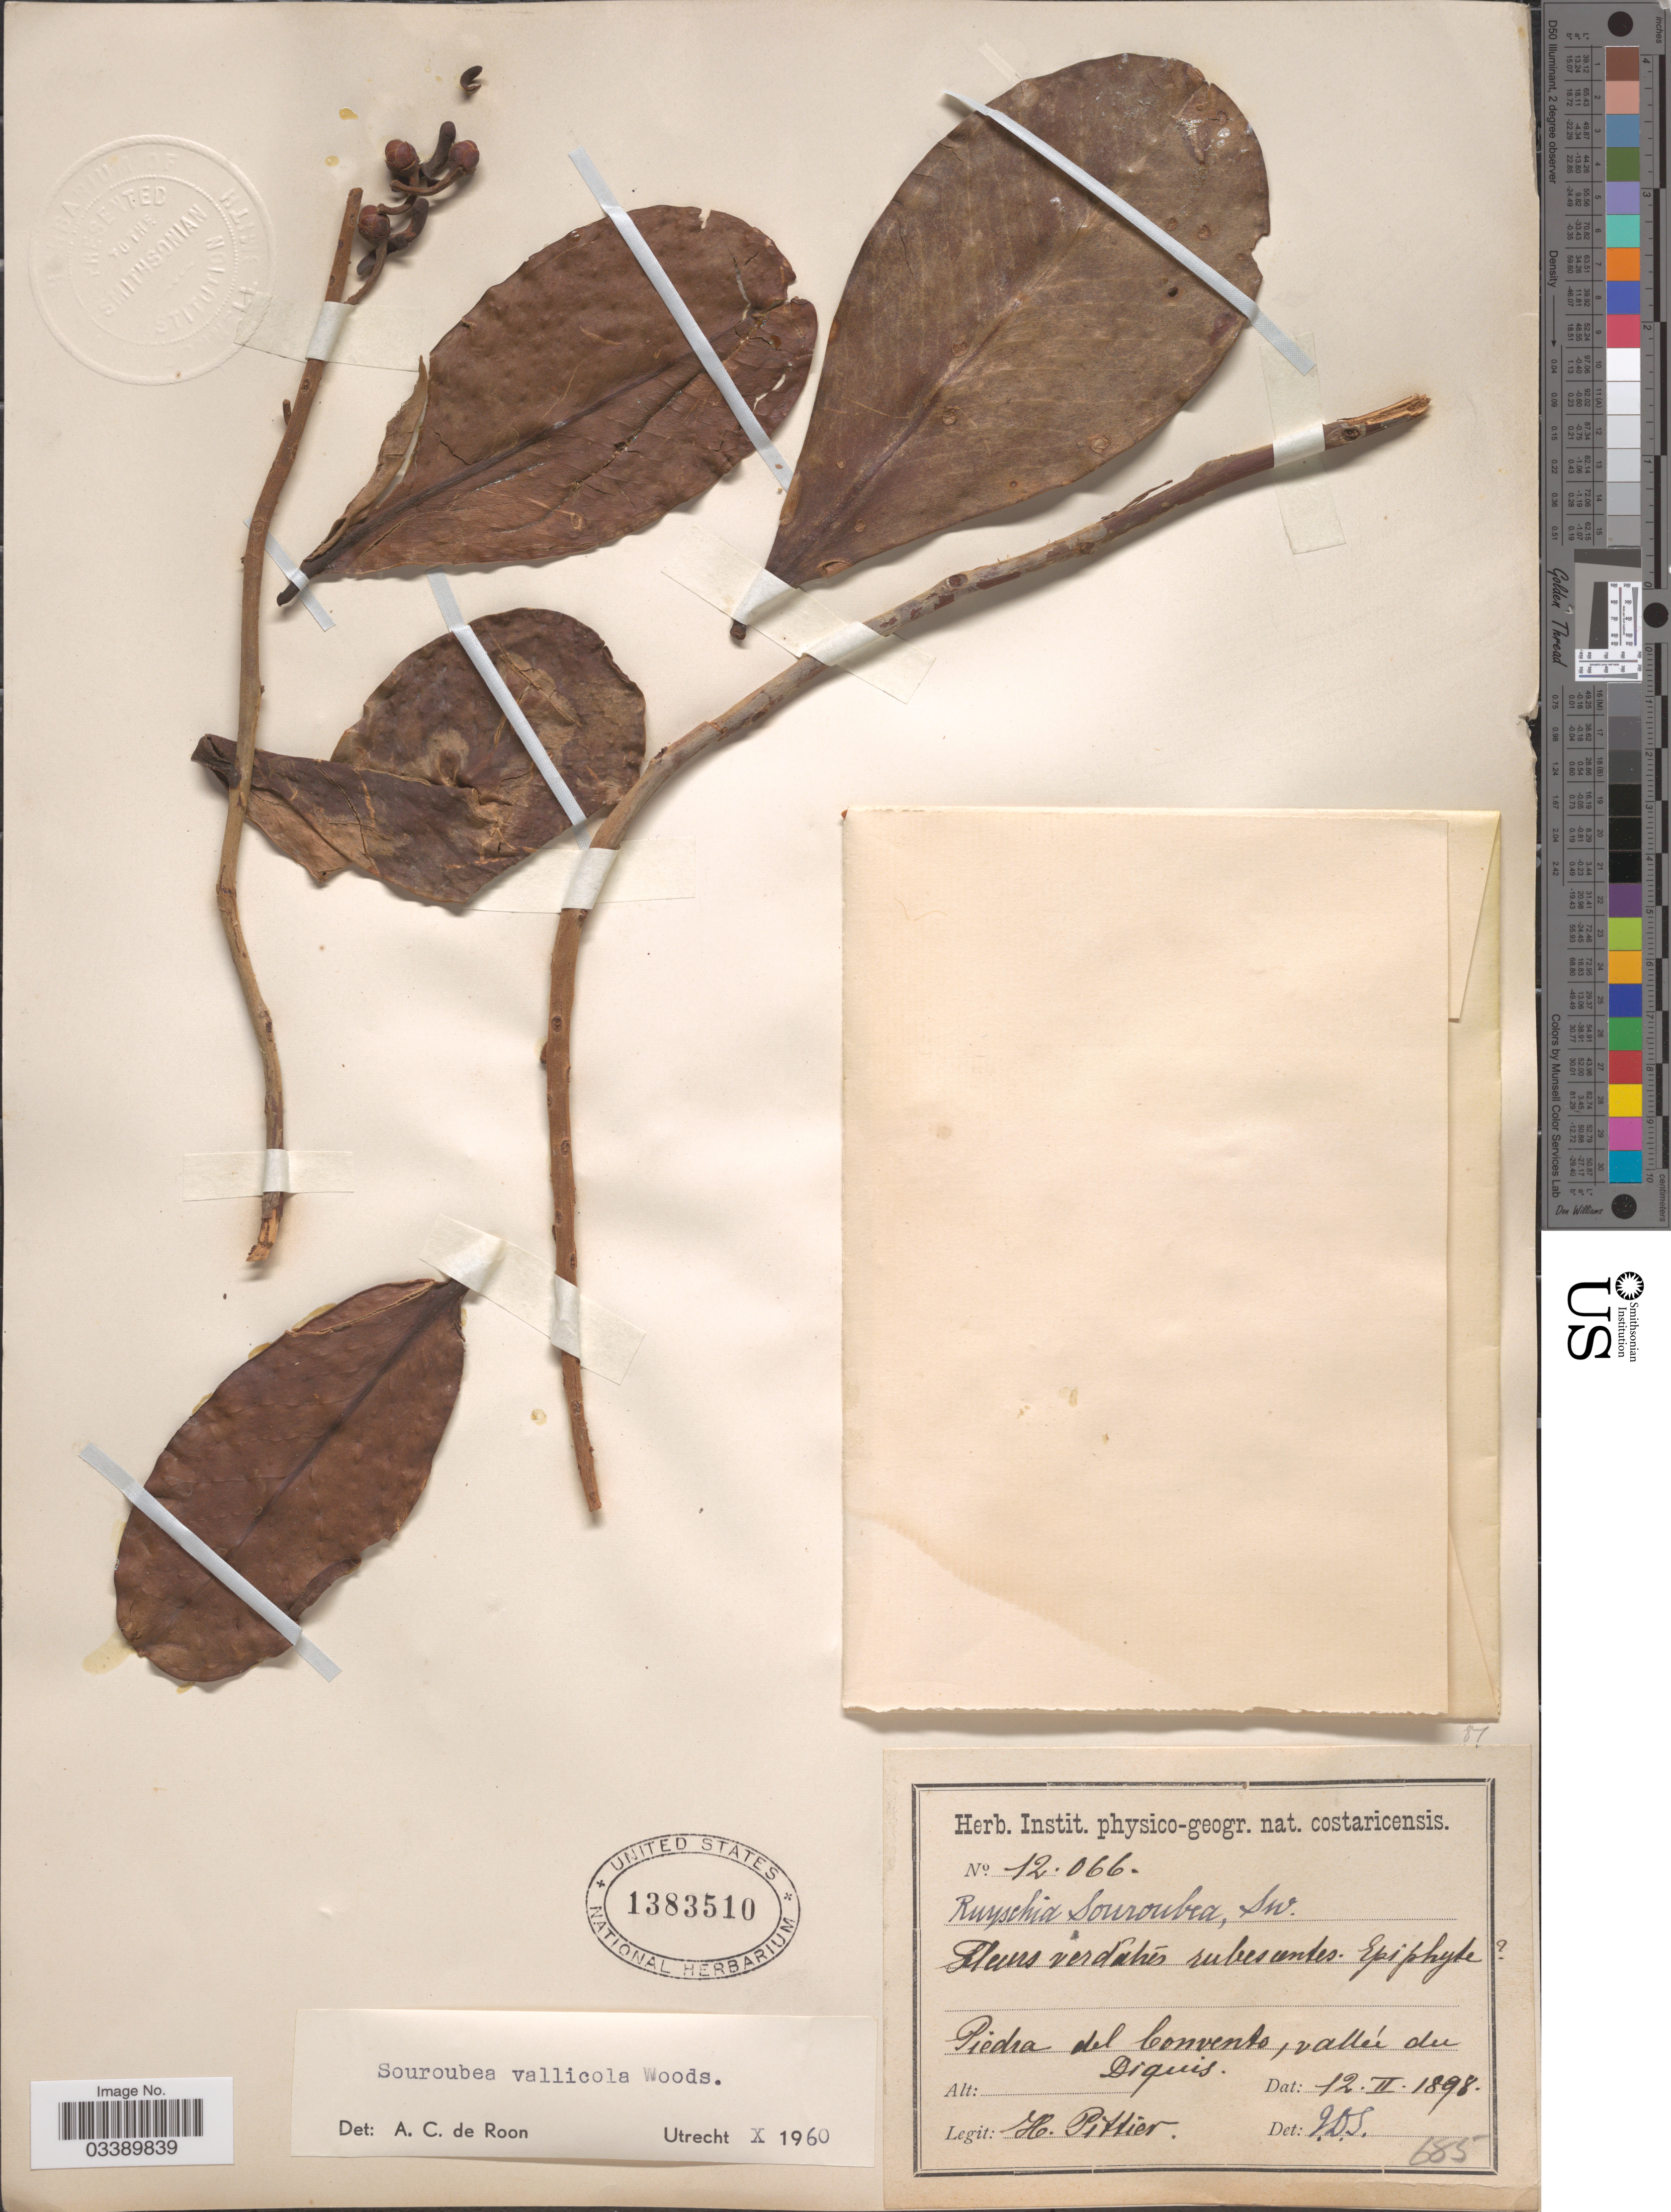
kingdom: Plantae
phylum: Tracheophyta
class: Magnoliopsida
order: Ericales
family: Marcgraviaceae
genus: Souroubea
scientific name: Souroubea vallicola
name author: Woodson ex de Roon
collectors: H. F. Pittier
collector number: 12066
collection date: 1898-02-12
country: Costa Rica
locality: Piedra del Convento, vallée du Diquis.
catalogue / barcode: US 1383510